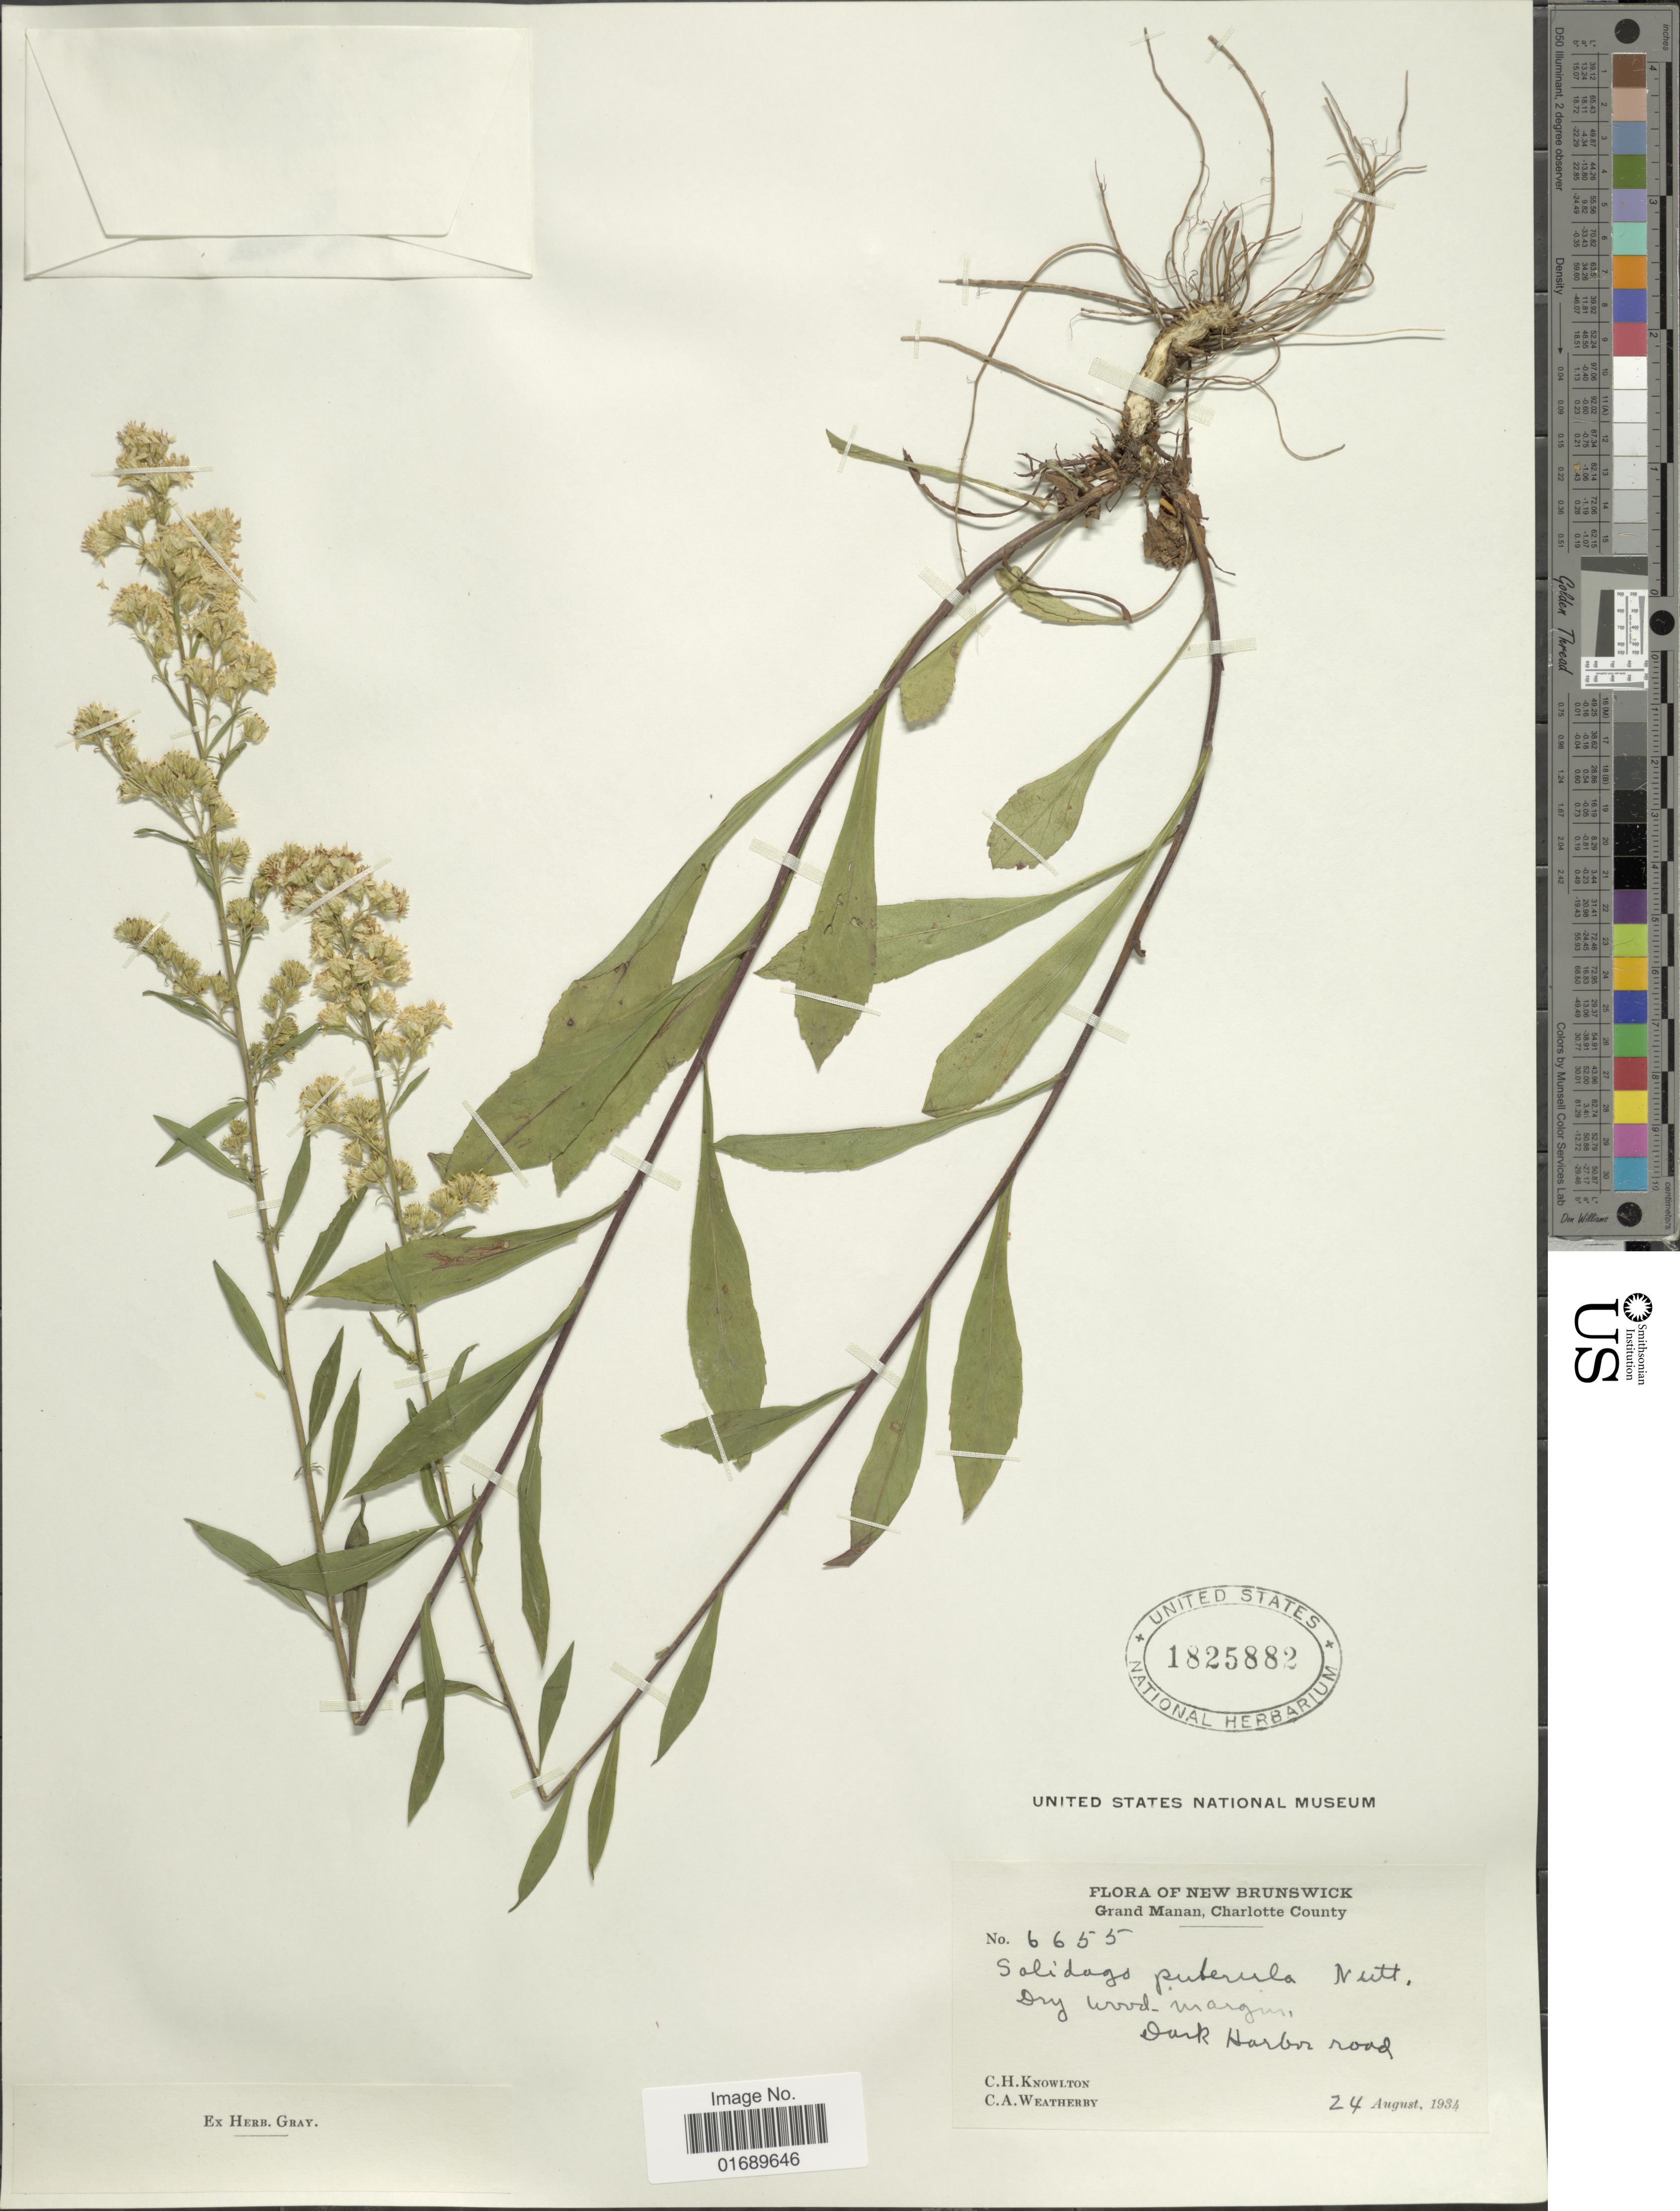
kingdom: Plantae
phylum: Tracheophyta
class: Magnoliopsida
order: Asterales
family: Asteraceae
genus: Solidago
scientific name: Solidago puberula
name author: Nutt.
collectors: C. H. Knowlton & C. A. Weatherby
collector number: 6655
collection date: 1934-08-24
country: Canada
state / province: New Brunswick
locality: Grand Manan, Charlotte County, Dry wood- margin, Dark Harbor road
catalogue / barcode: US 1825882